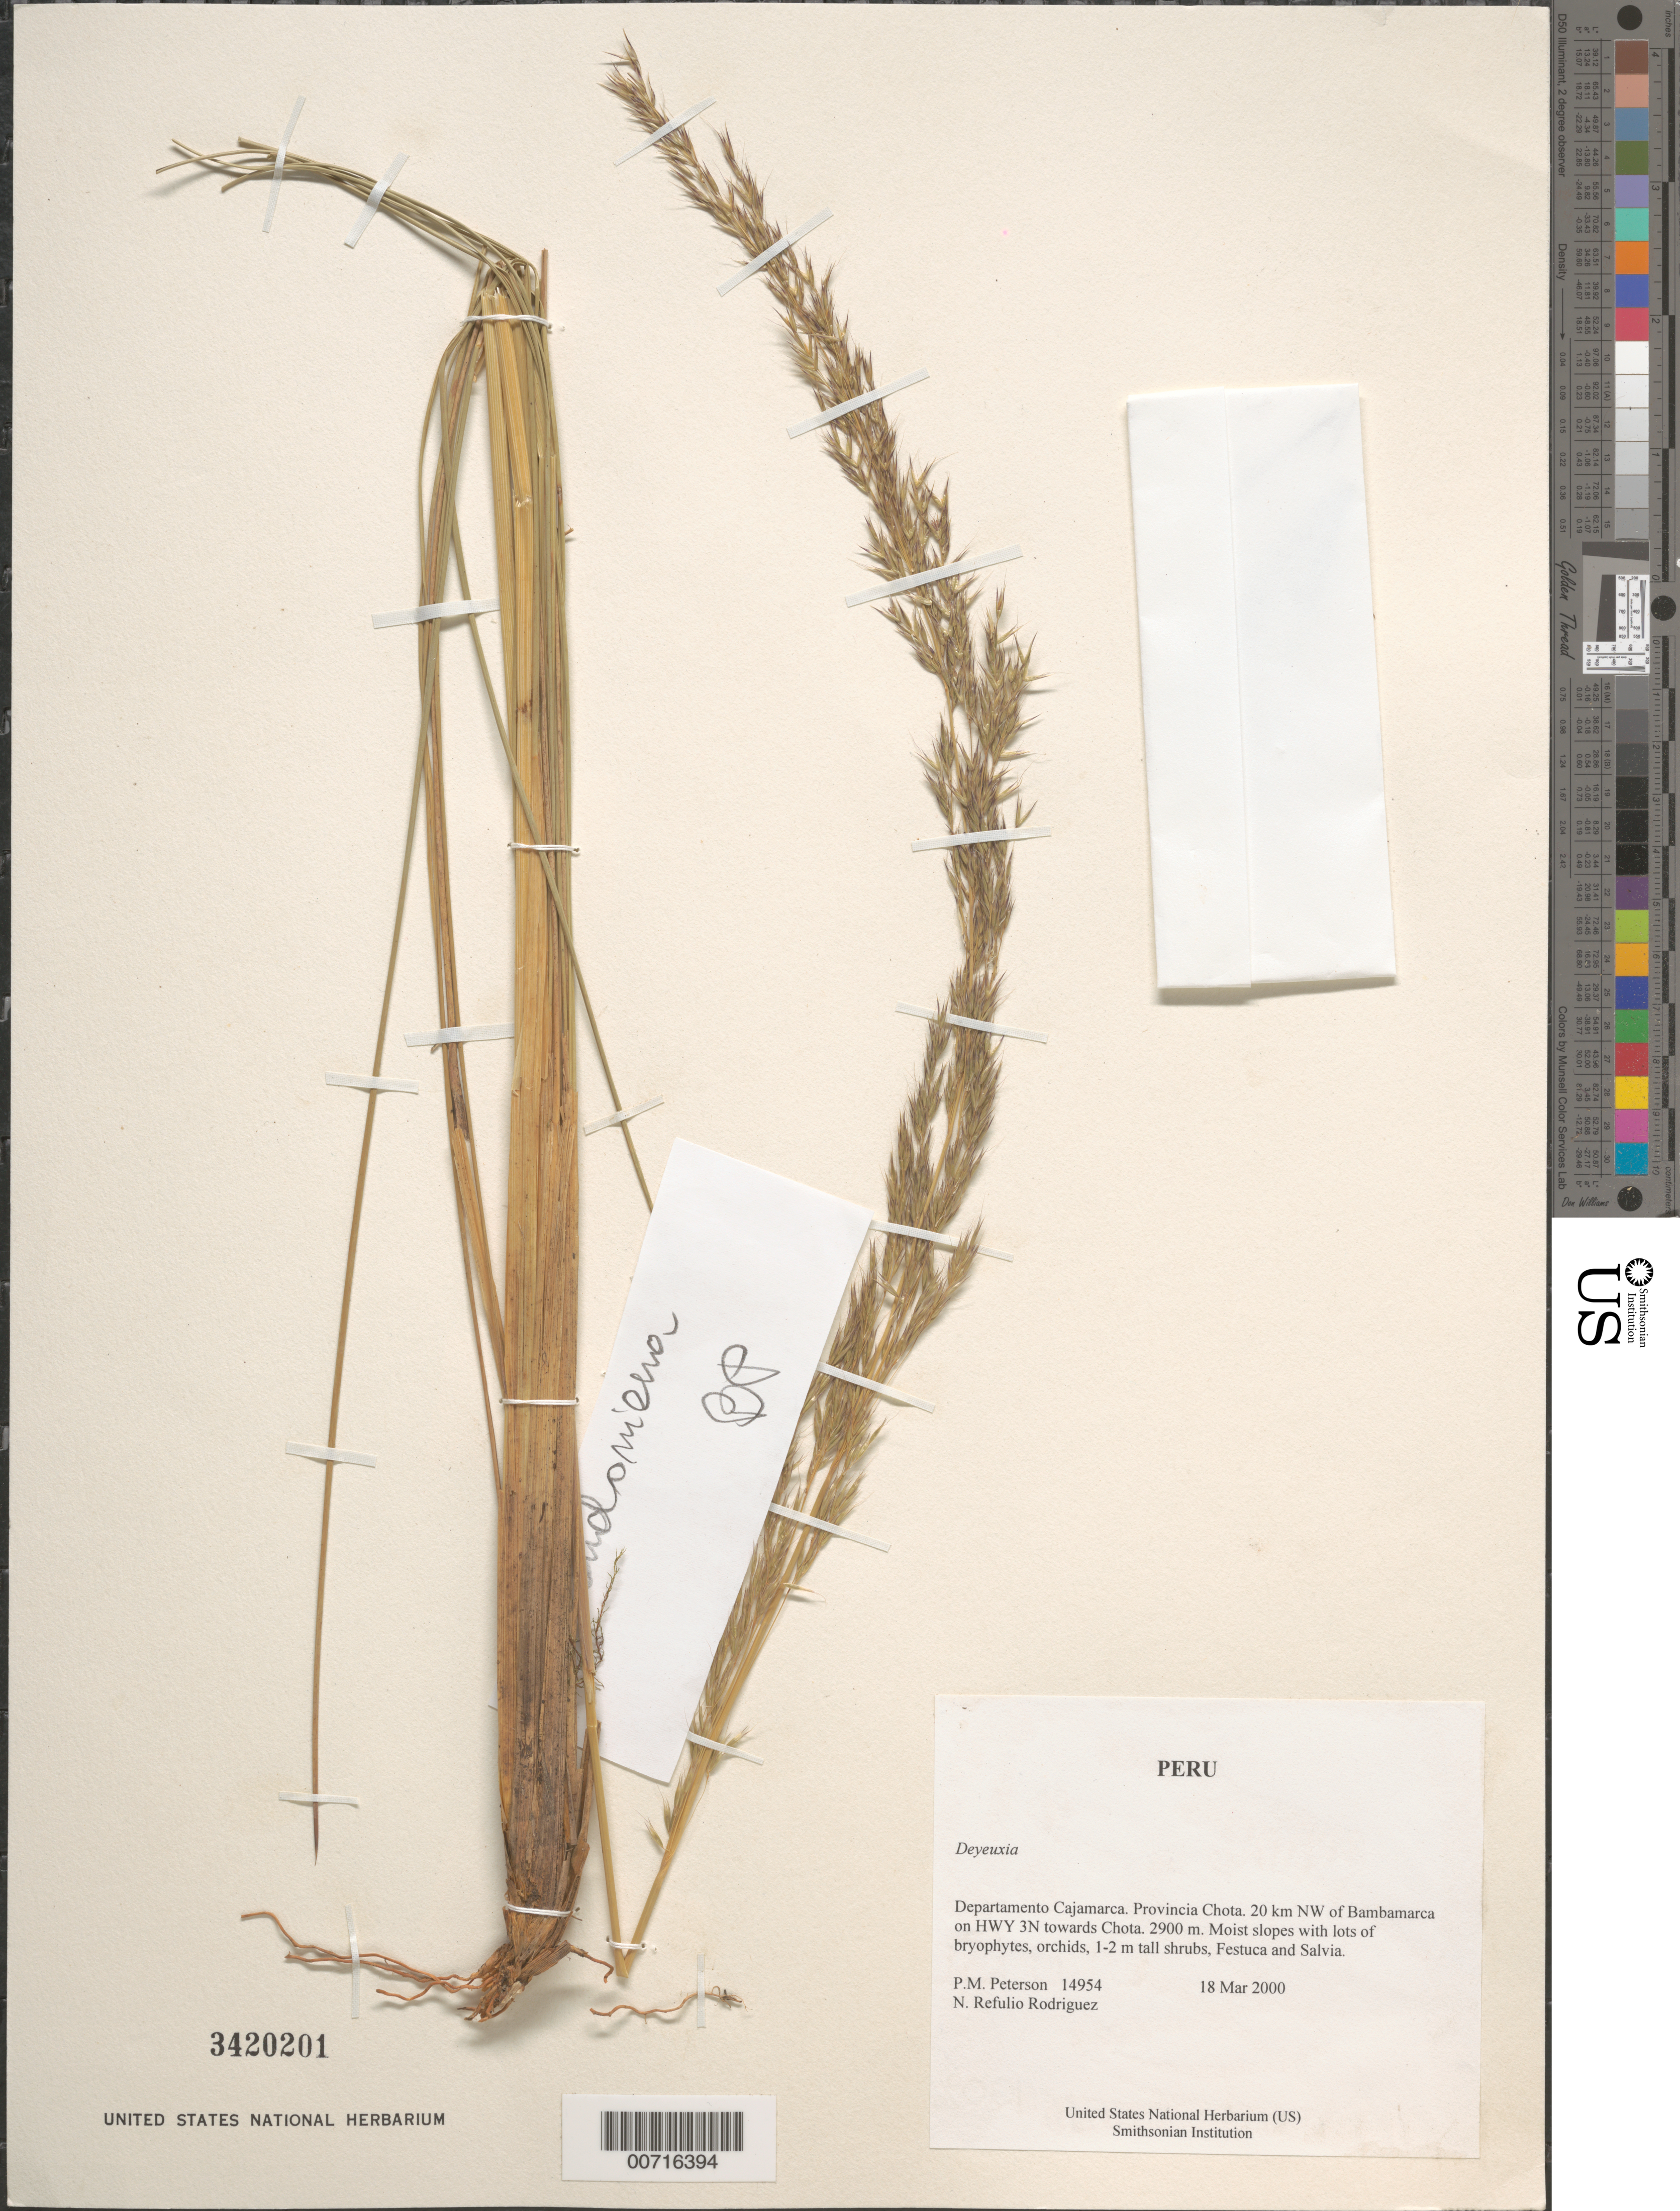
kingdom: Plantae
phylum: Tracheophyta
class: Liliopsida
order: Poales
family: Poaceae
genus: Calamagrostis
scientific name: Calamagrostis sp.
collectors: P. M. Peterson & N. Refulio-Rodríguez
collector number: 14954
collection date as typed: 18 Mar 2000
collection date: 2000-03-18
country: Peru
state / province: Cajamarca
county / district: Chota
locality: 20 km NW of Bambamarca on HWY 3N towards Chota.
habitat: Moist slopes with lots of bryophytes, orchids, 1-2 m tall shrubs, Festuca and Salvia.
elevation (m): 2900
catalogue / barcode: US 3420201